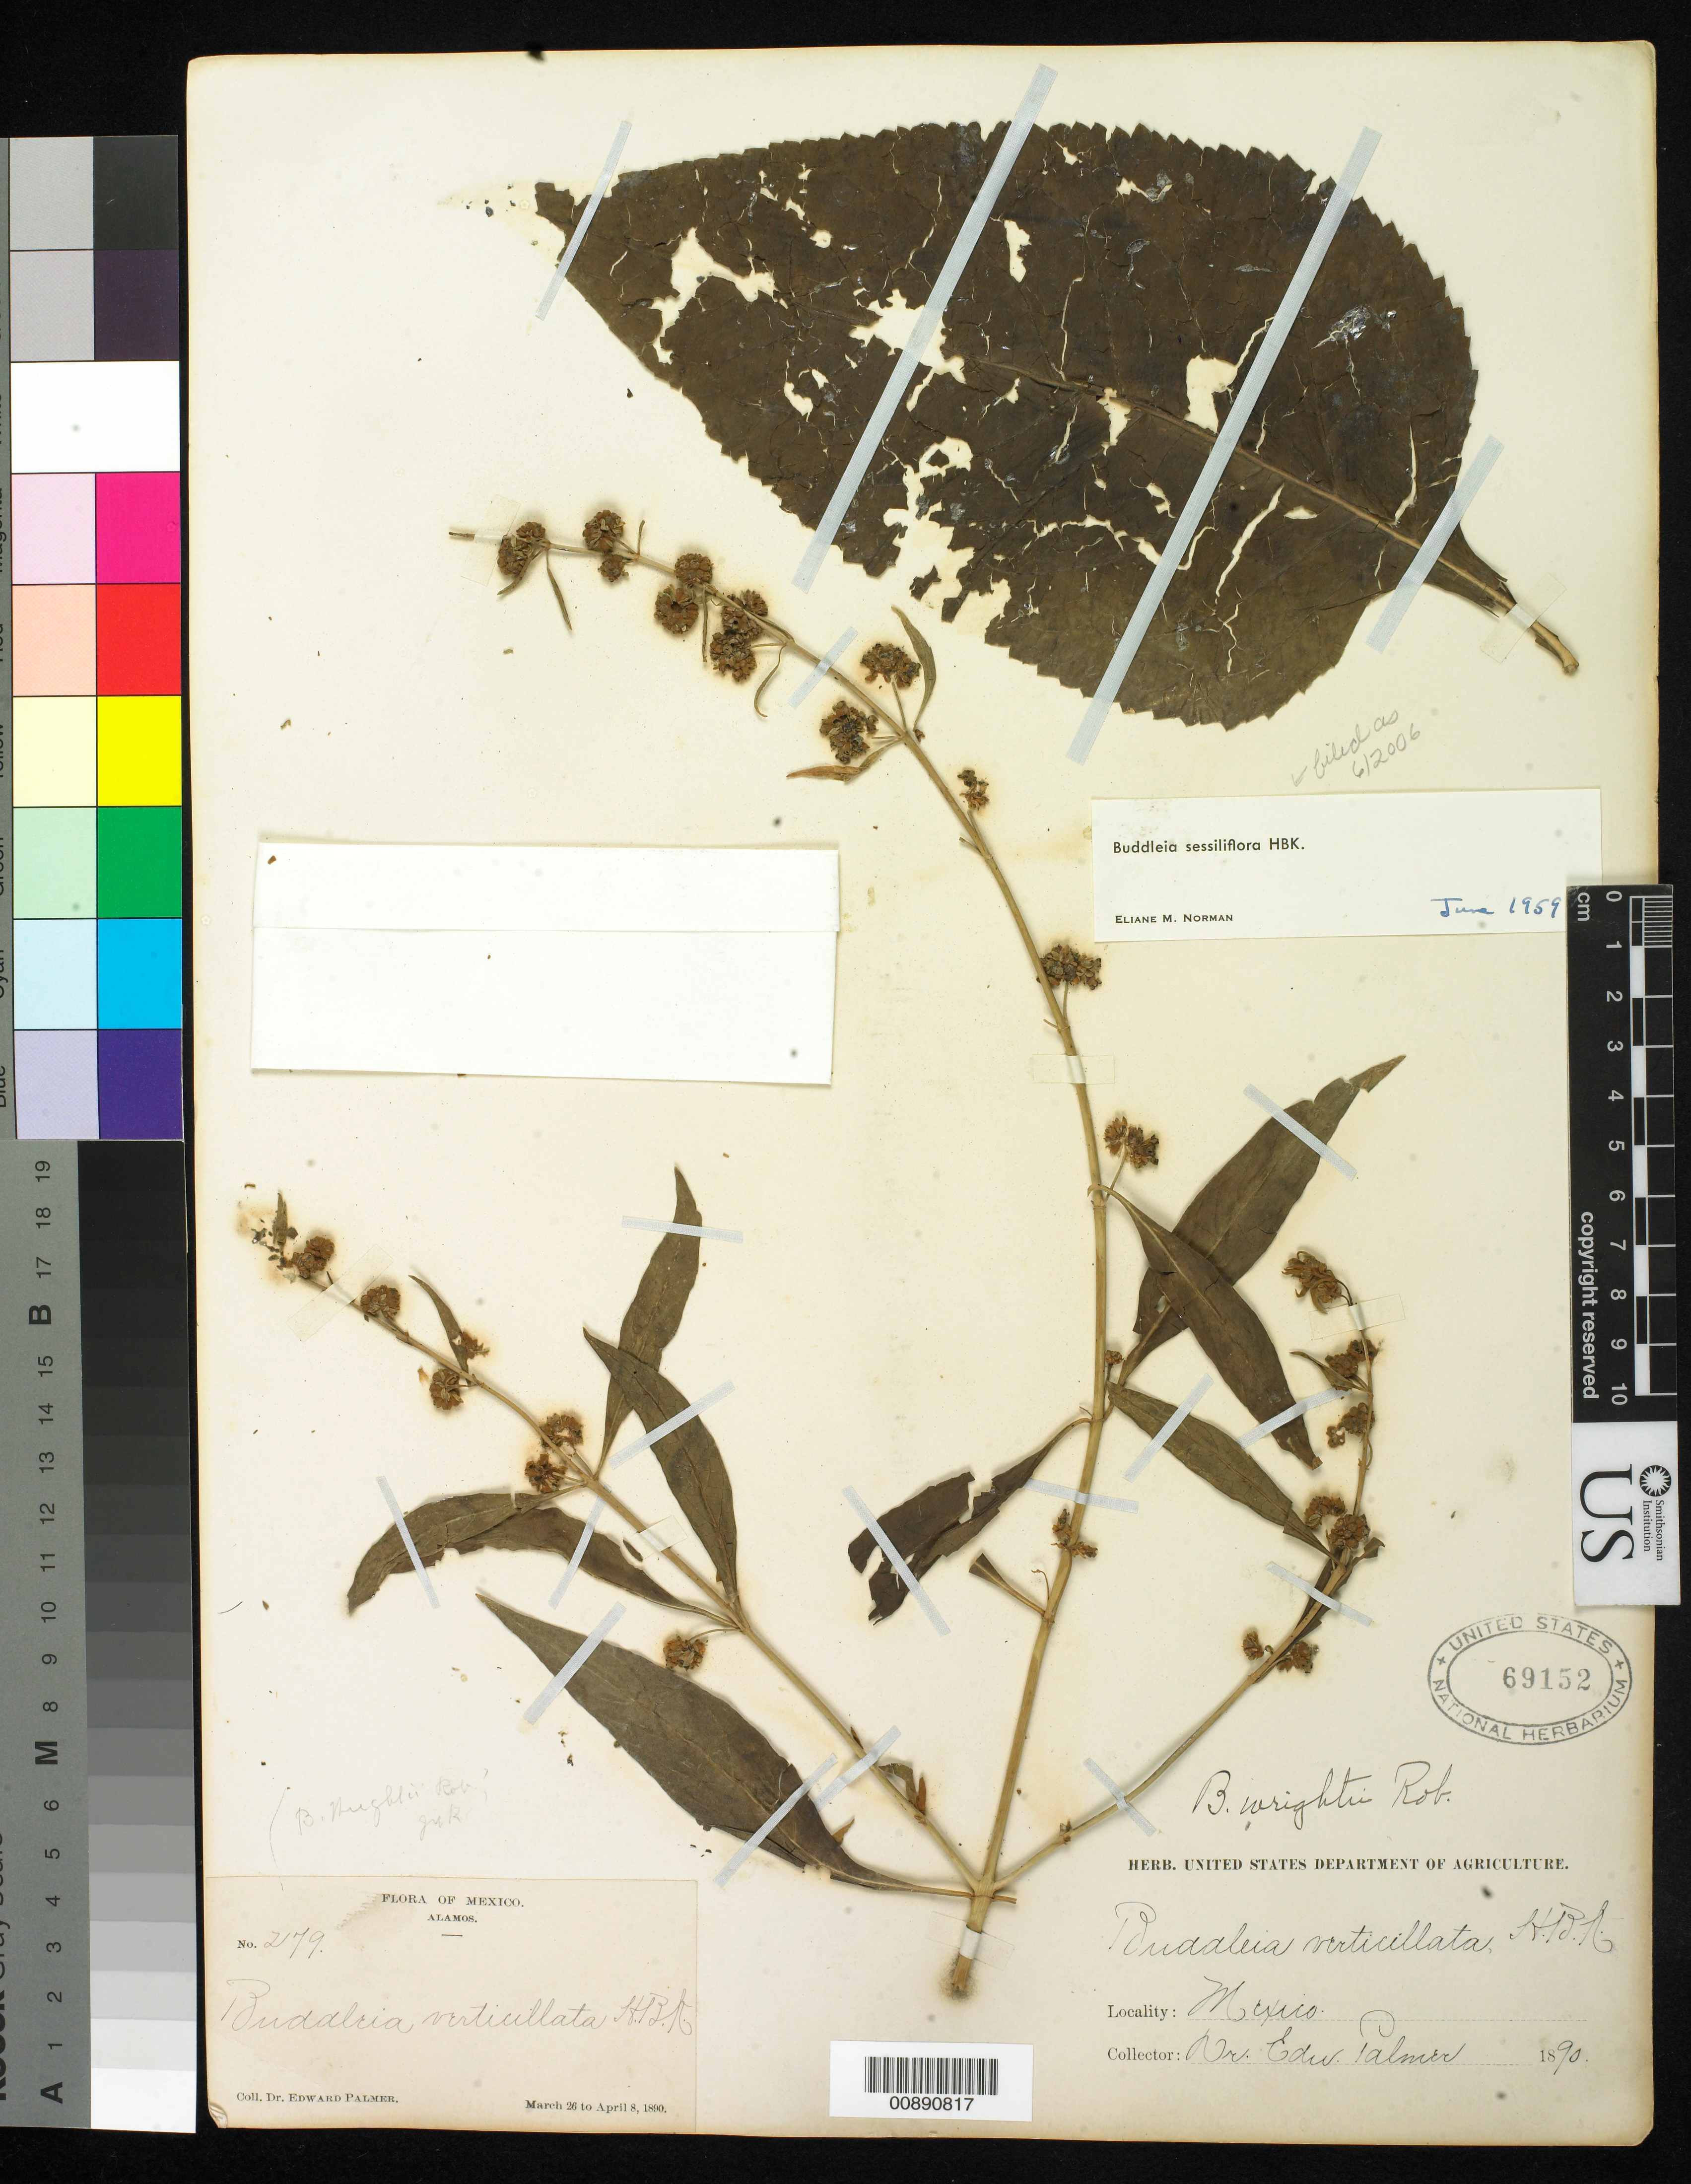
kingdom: Plantae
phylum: Tracheophyta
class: Magnoliopsida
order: Lamiales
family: Scrophulariaceae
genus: Buddleja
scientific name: Buddleja sessiliflora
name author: Kunth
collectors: E. Palmer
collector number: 279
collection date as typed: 26 Mar 1890 to 08 Apr 1890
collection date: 1890-03-26/1890-04-08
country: Mexico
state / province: Sonora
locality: Alamos, Sonora.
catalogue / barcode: US 69152